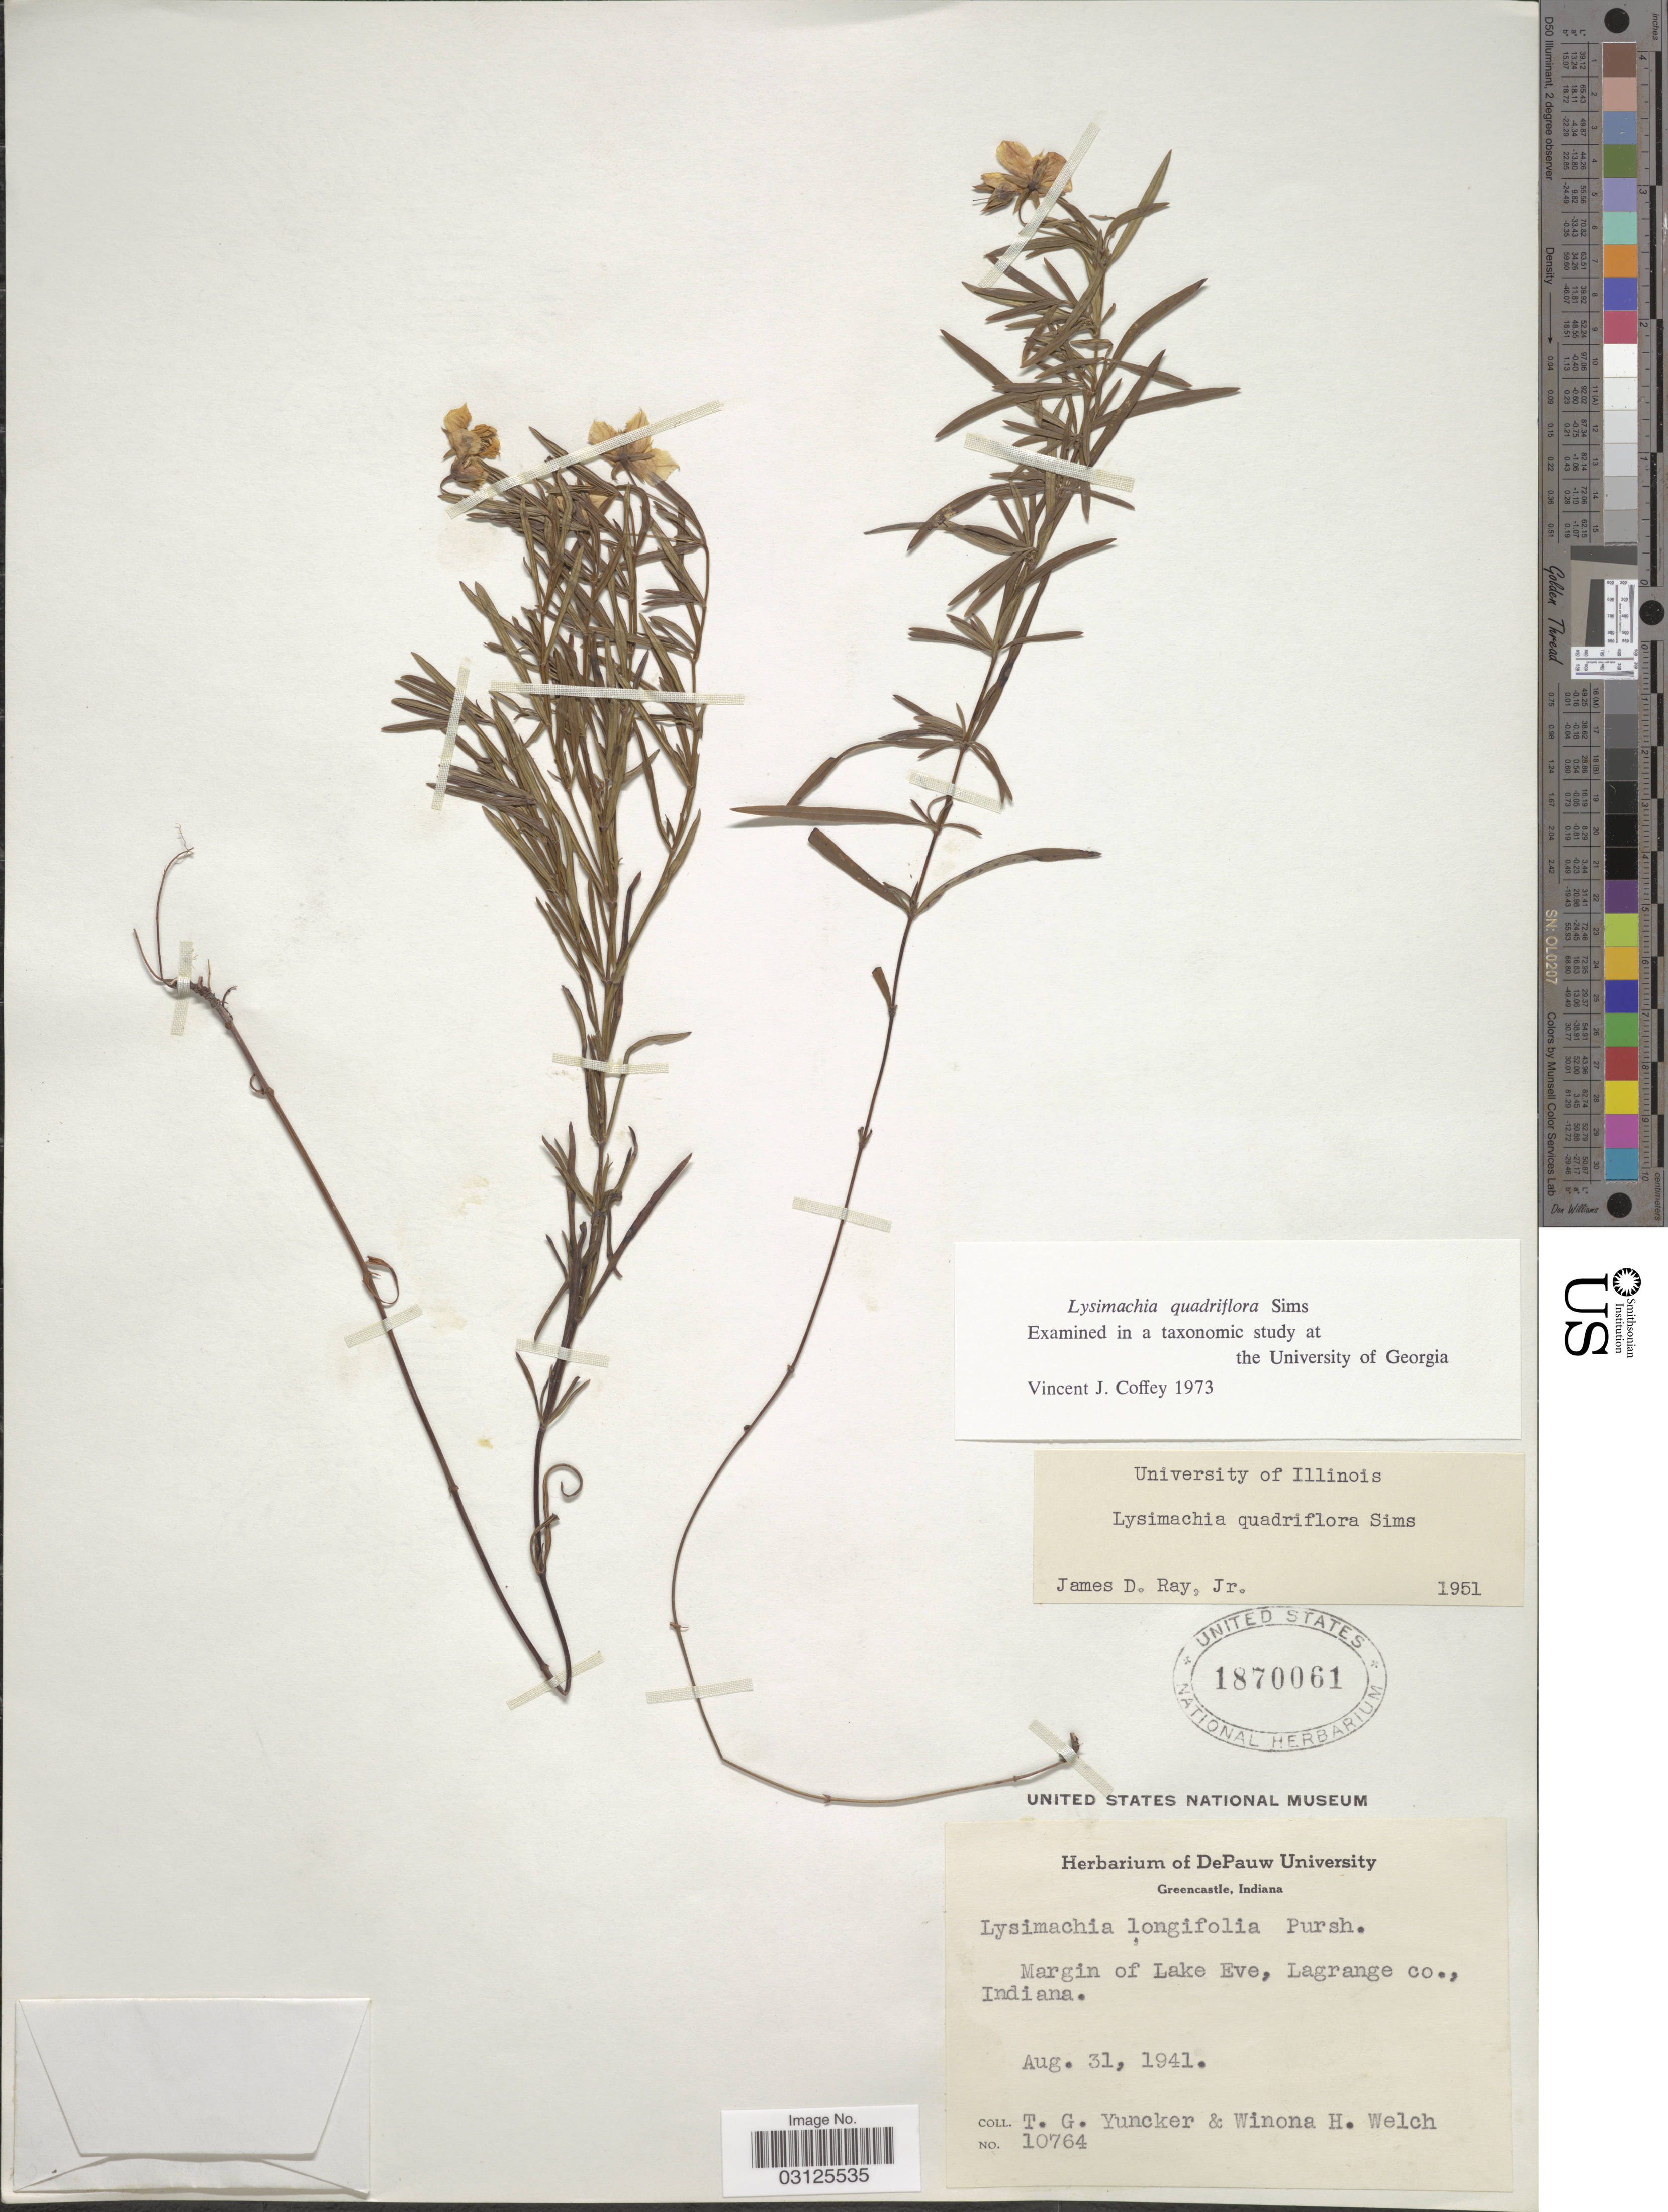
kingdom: Plantae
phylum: Tracheophyta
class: Magnoliopsida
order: Ericales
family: Primulaceae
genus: Lysimachia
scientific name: Lysimachia quadriflora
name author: Sims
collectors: T. G. Yuncker & W. H. Welch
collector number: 10764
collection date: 1941-08-21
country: United States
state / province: Indiana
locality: Margin of Lake Eve, Lagrange co., Indiana.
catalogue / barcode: US 1870061